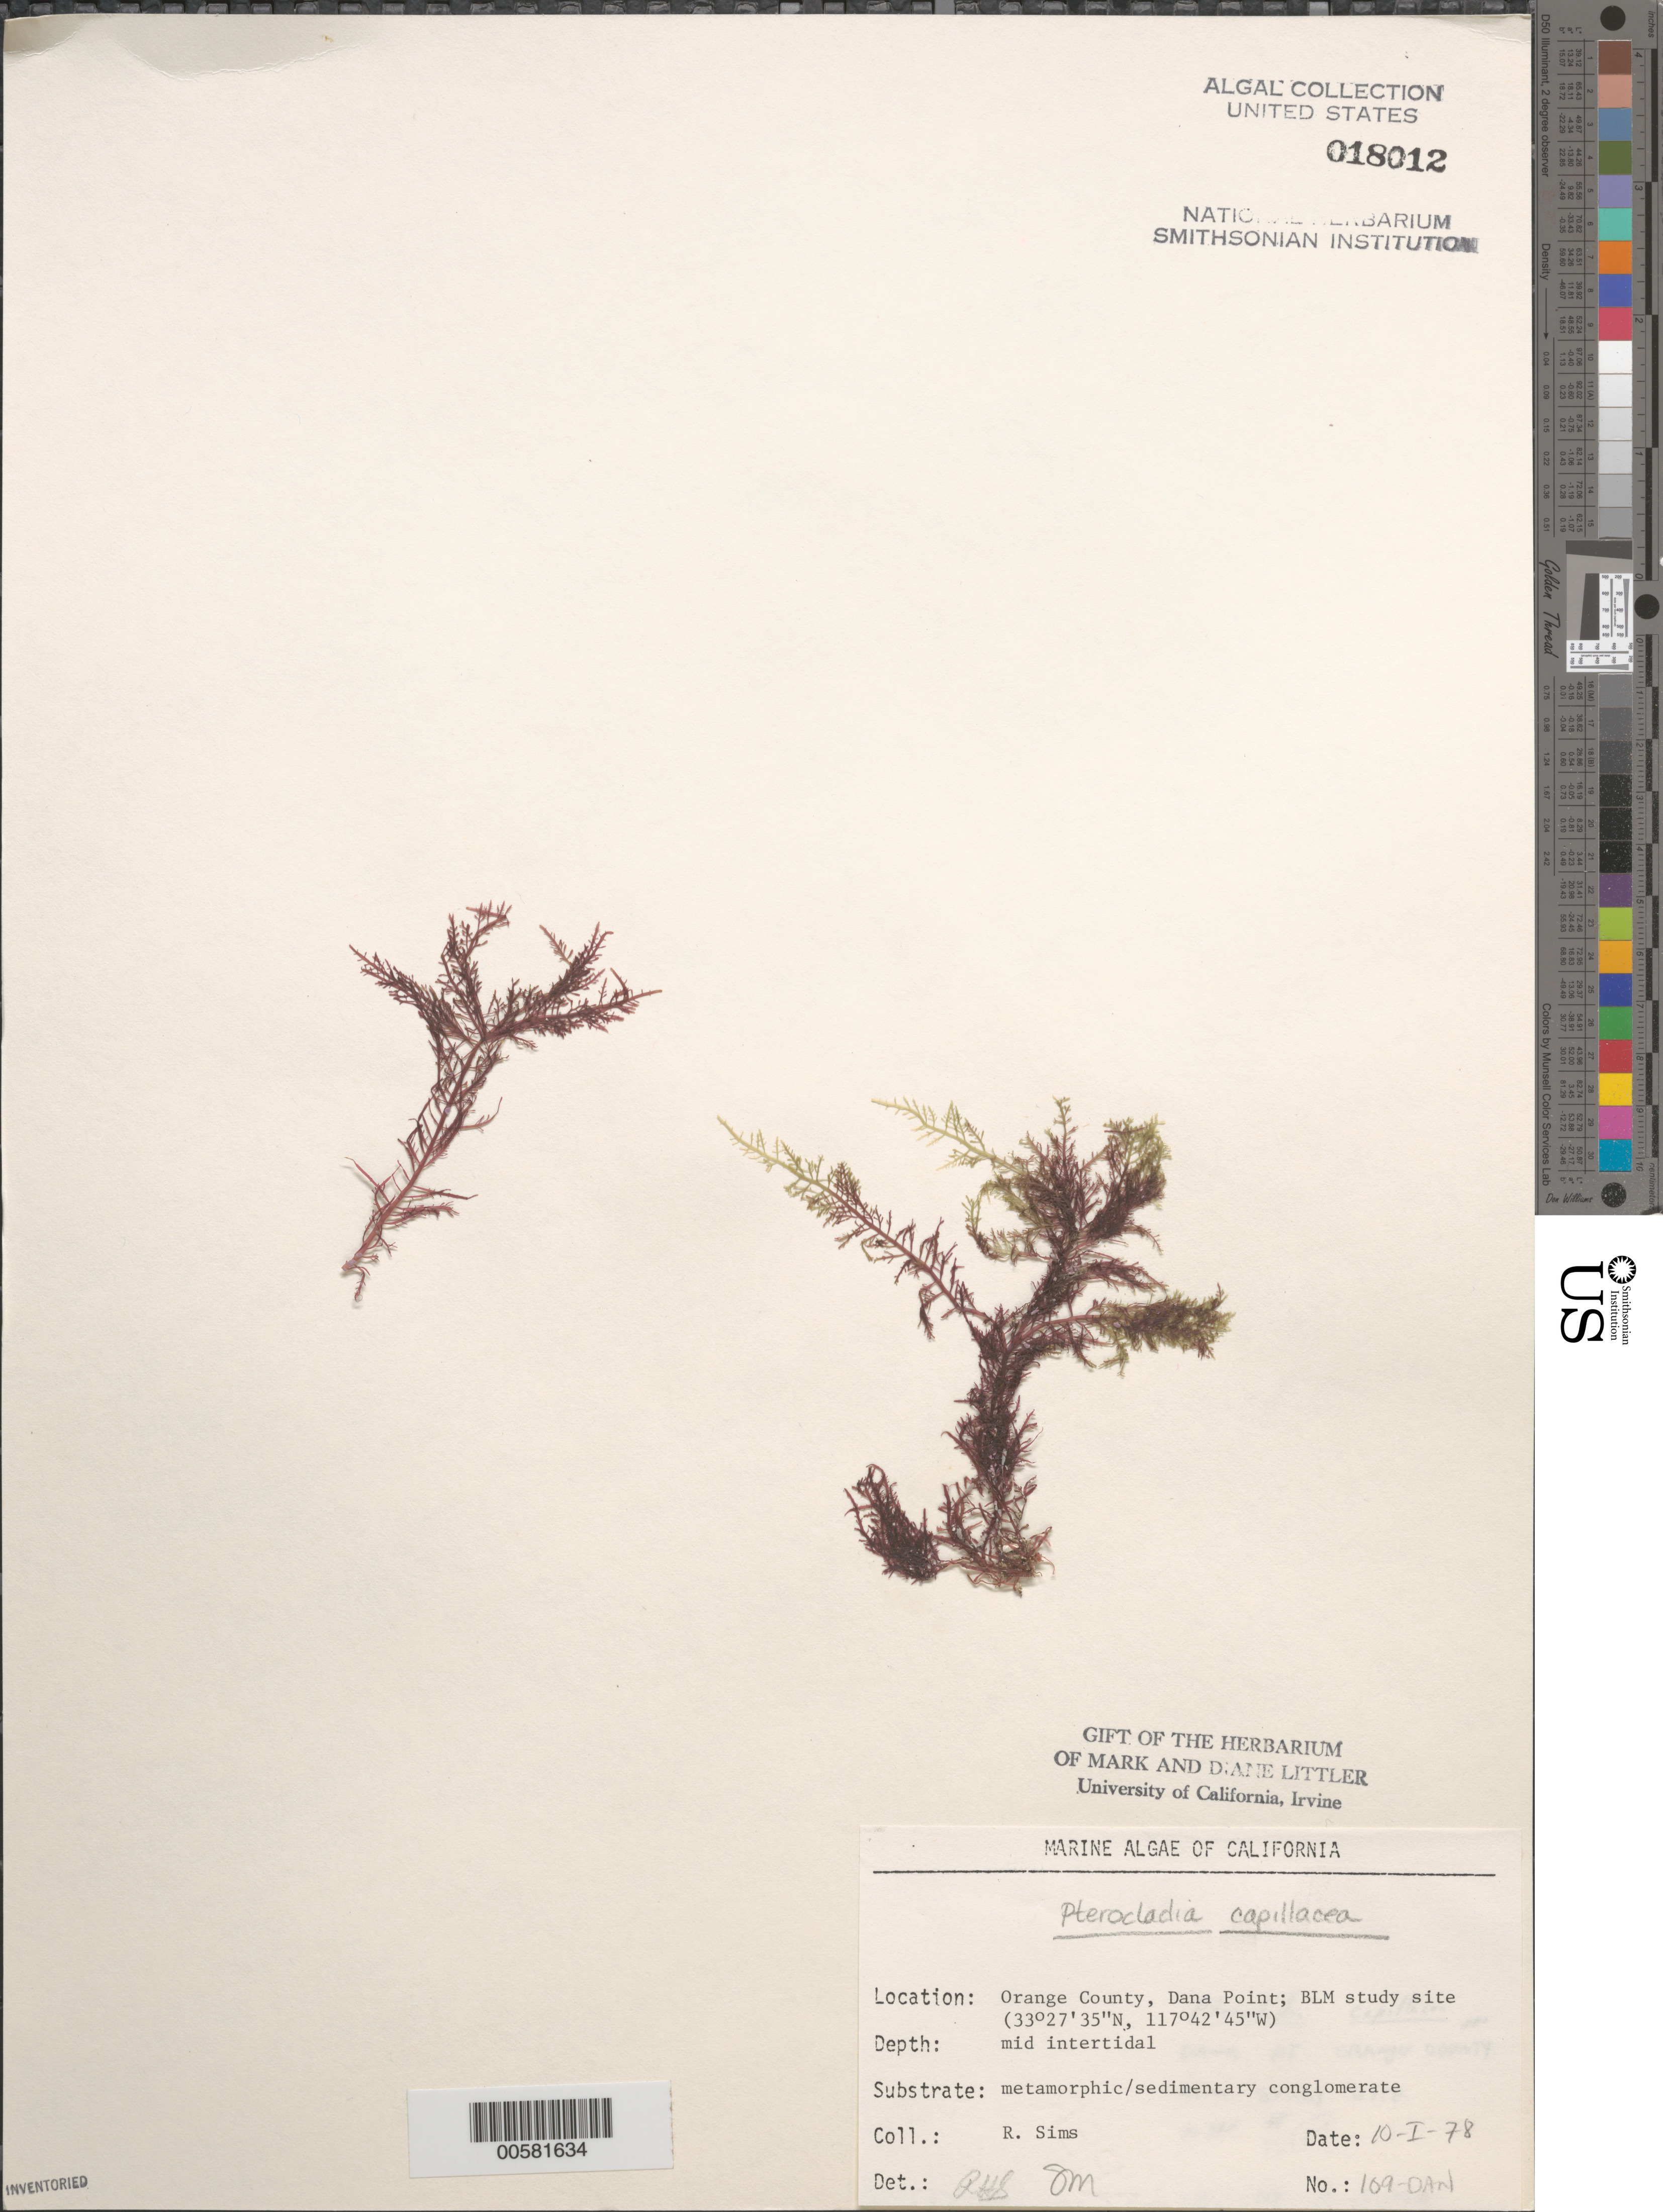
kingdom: Plantae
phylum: Rhodophyta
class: Florideophyceae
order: Gelidiales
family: Pterocladiaceae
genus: Pterocladiella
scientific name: Pterocladiella capillacea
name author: (S.G. Gmel.) Santelices & Hommers.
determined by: Algae name updating Project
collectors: R. H. Sims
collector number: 109-dan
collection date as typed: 10 Jan 1978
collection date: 1978-01-10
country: United States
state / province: California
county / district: Orange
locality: Dana Point, 1 km north of marina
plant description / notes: BLM-SOCALBIGHT Rocky Intertidal Survey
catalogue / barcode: US 18012